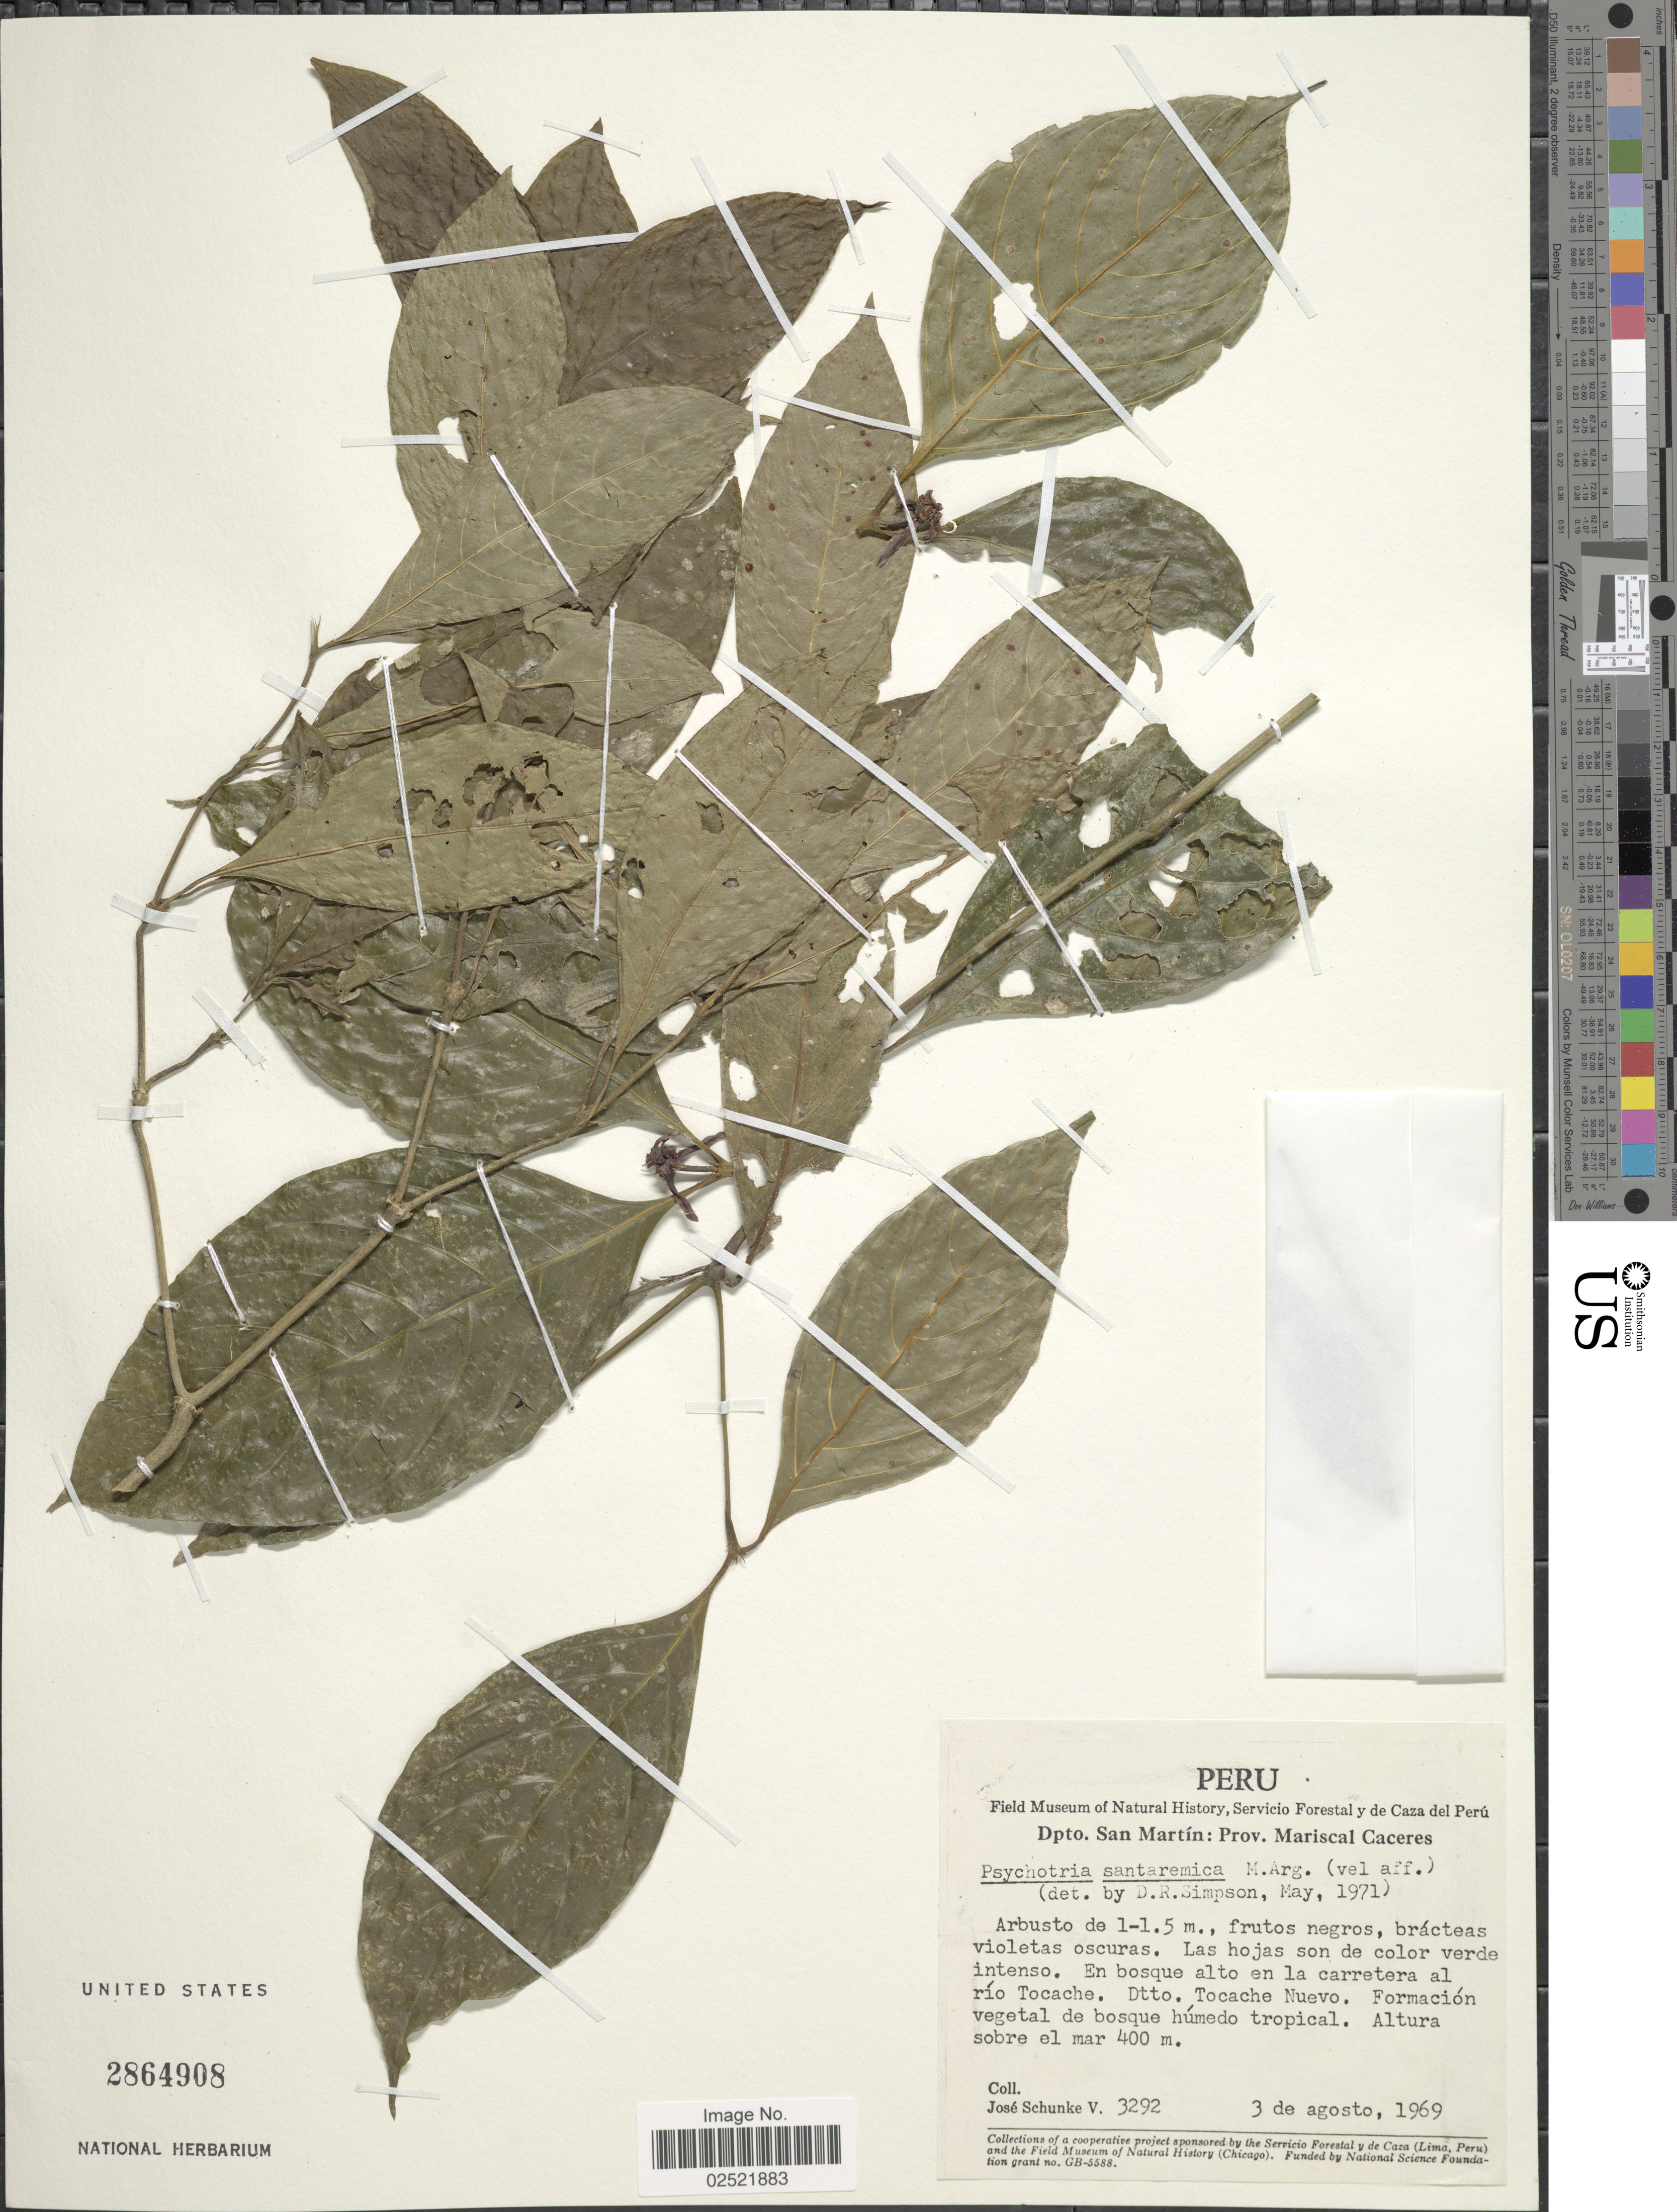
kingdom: Plantae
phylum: Tracheophyta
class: Magnoliopsida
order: Gentianales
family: Rubiaceae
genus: Psychotria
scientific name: Psychotria santaremica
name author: Müll. Arg.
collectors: J. Schunke Vigo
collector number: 3292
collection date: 1969-08-03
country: Peru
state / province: San Martín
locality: Prov. Mariscal Caceres, en la carretera al Rio Tocache, Dtto. Tocache Nuevo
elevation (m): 400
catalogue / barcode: US 2864908